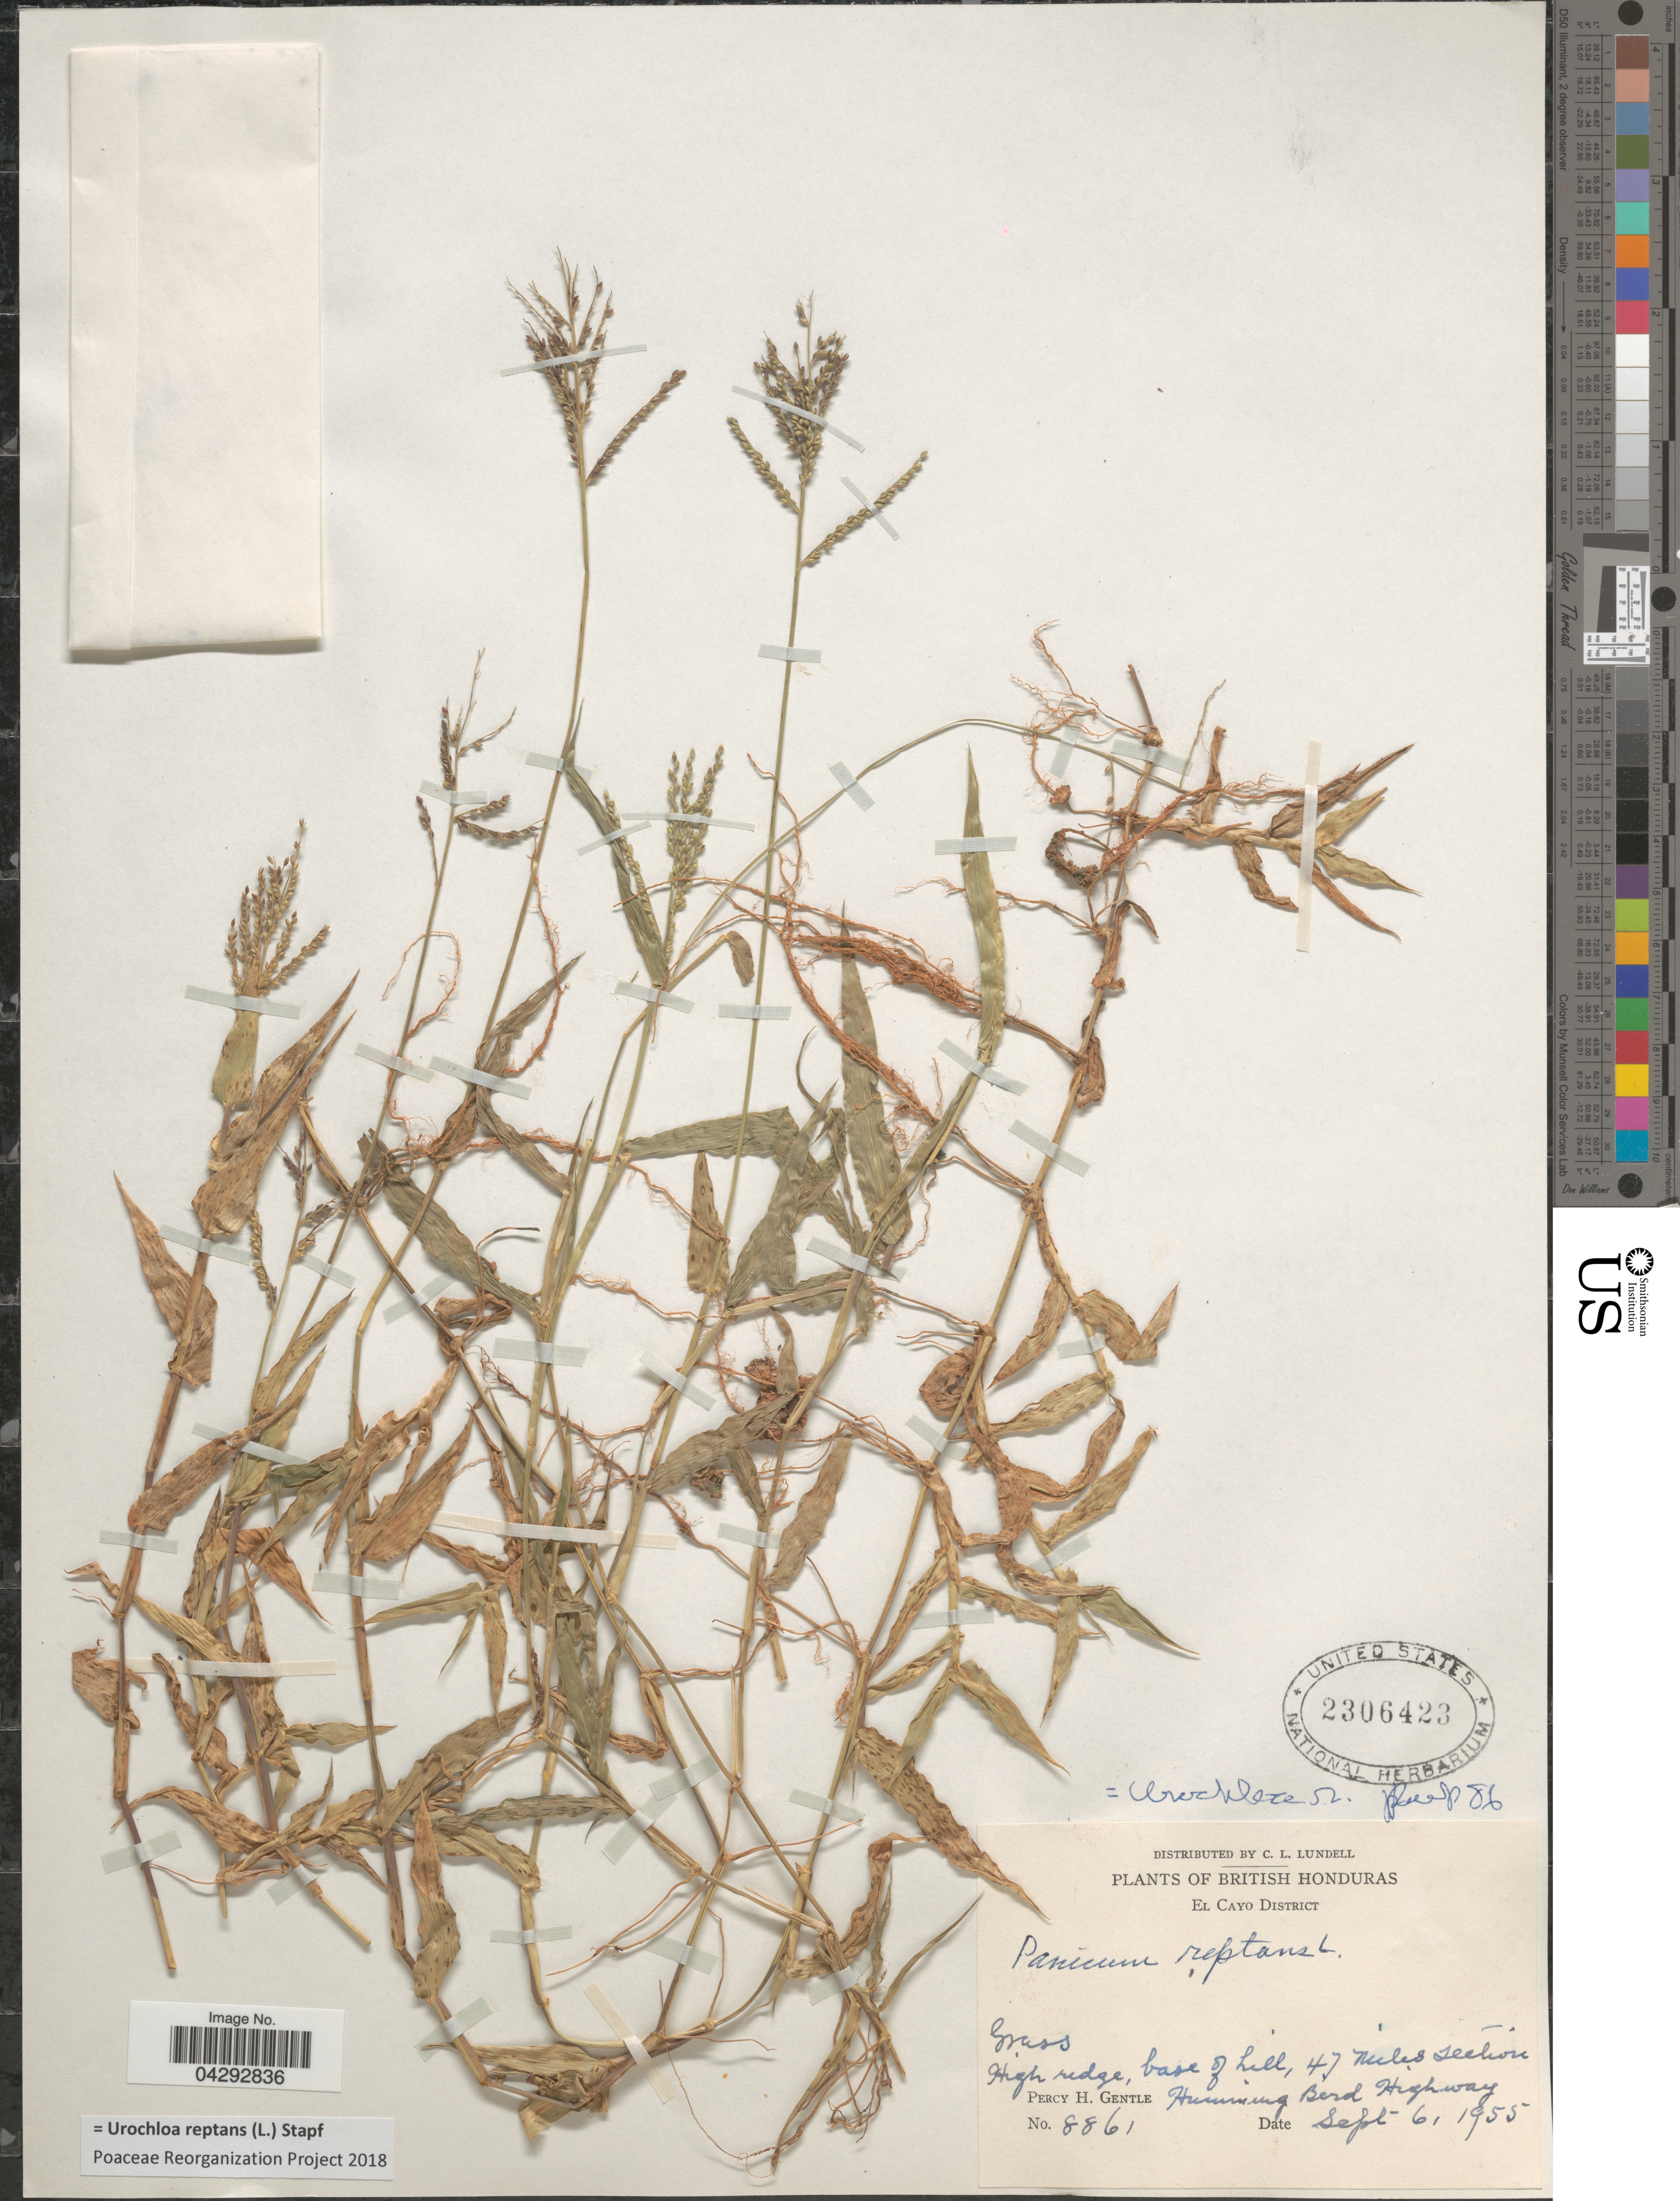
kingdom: Plantae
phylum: Tracheophyta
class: Liliopsida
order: Poales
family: Poaceae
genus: Urochloa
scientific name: Urochloa reptans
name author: (L.) Stapf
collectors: P. H. Gentle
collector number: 8861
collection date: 1955-09-06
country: Belize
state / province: Cayo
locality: British Honduras. El Cayo District. High ridge, base of hill, 47 Miles Section. Humming Bird Highway.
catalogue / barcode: US 2306423